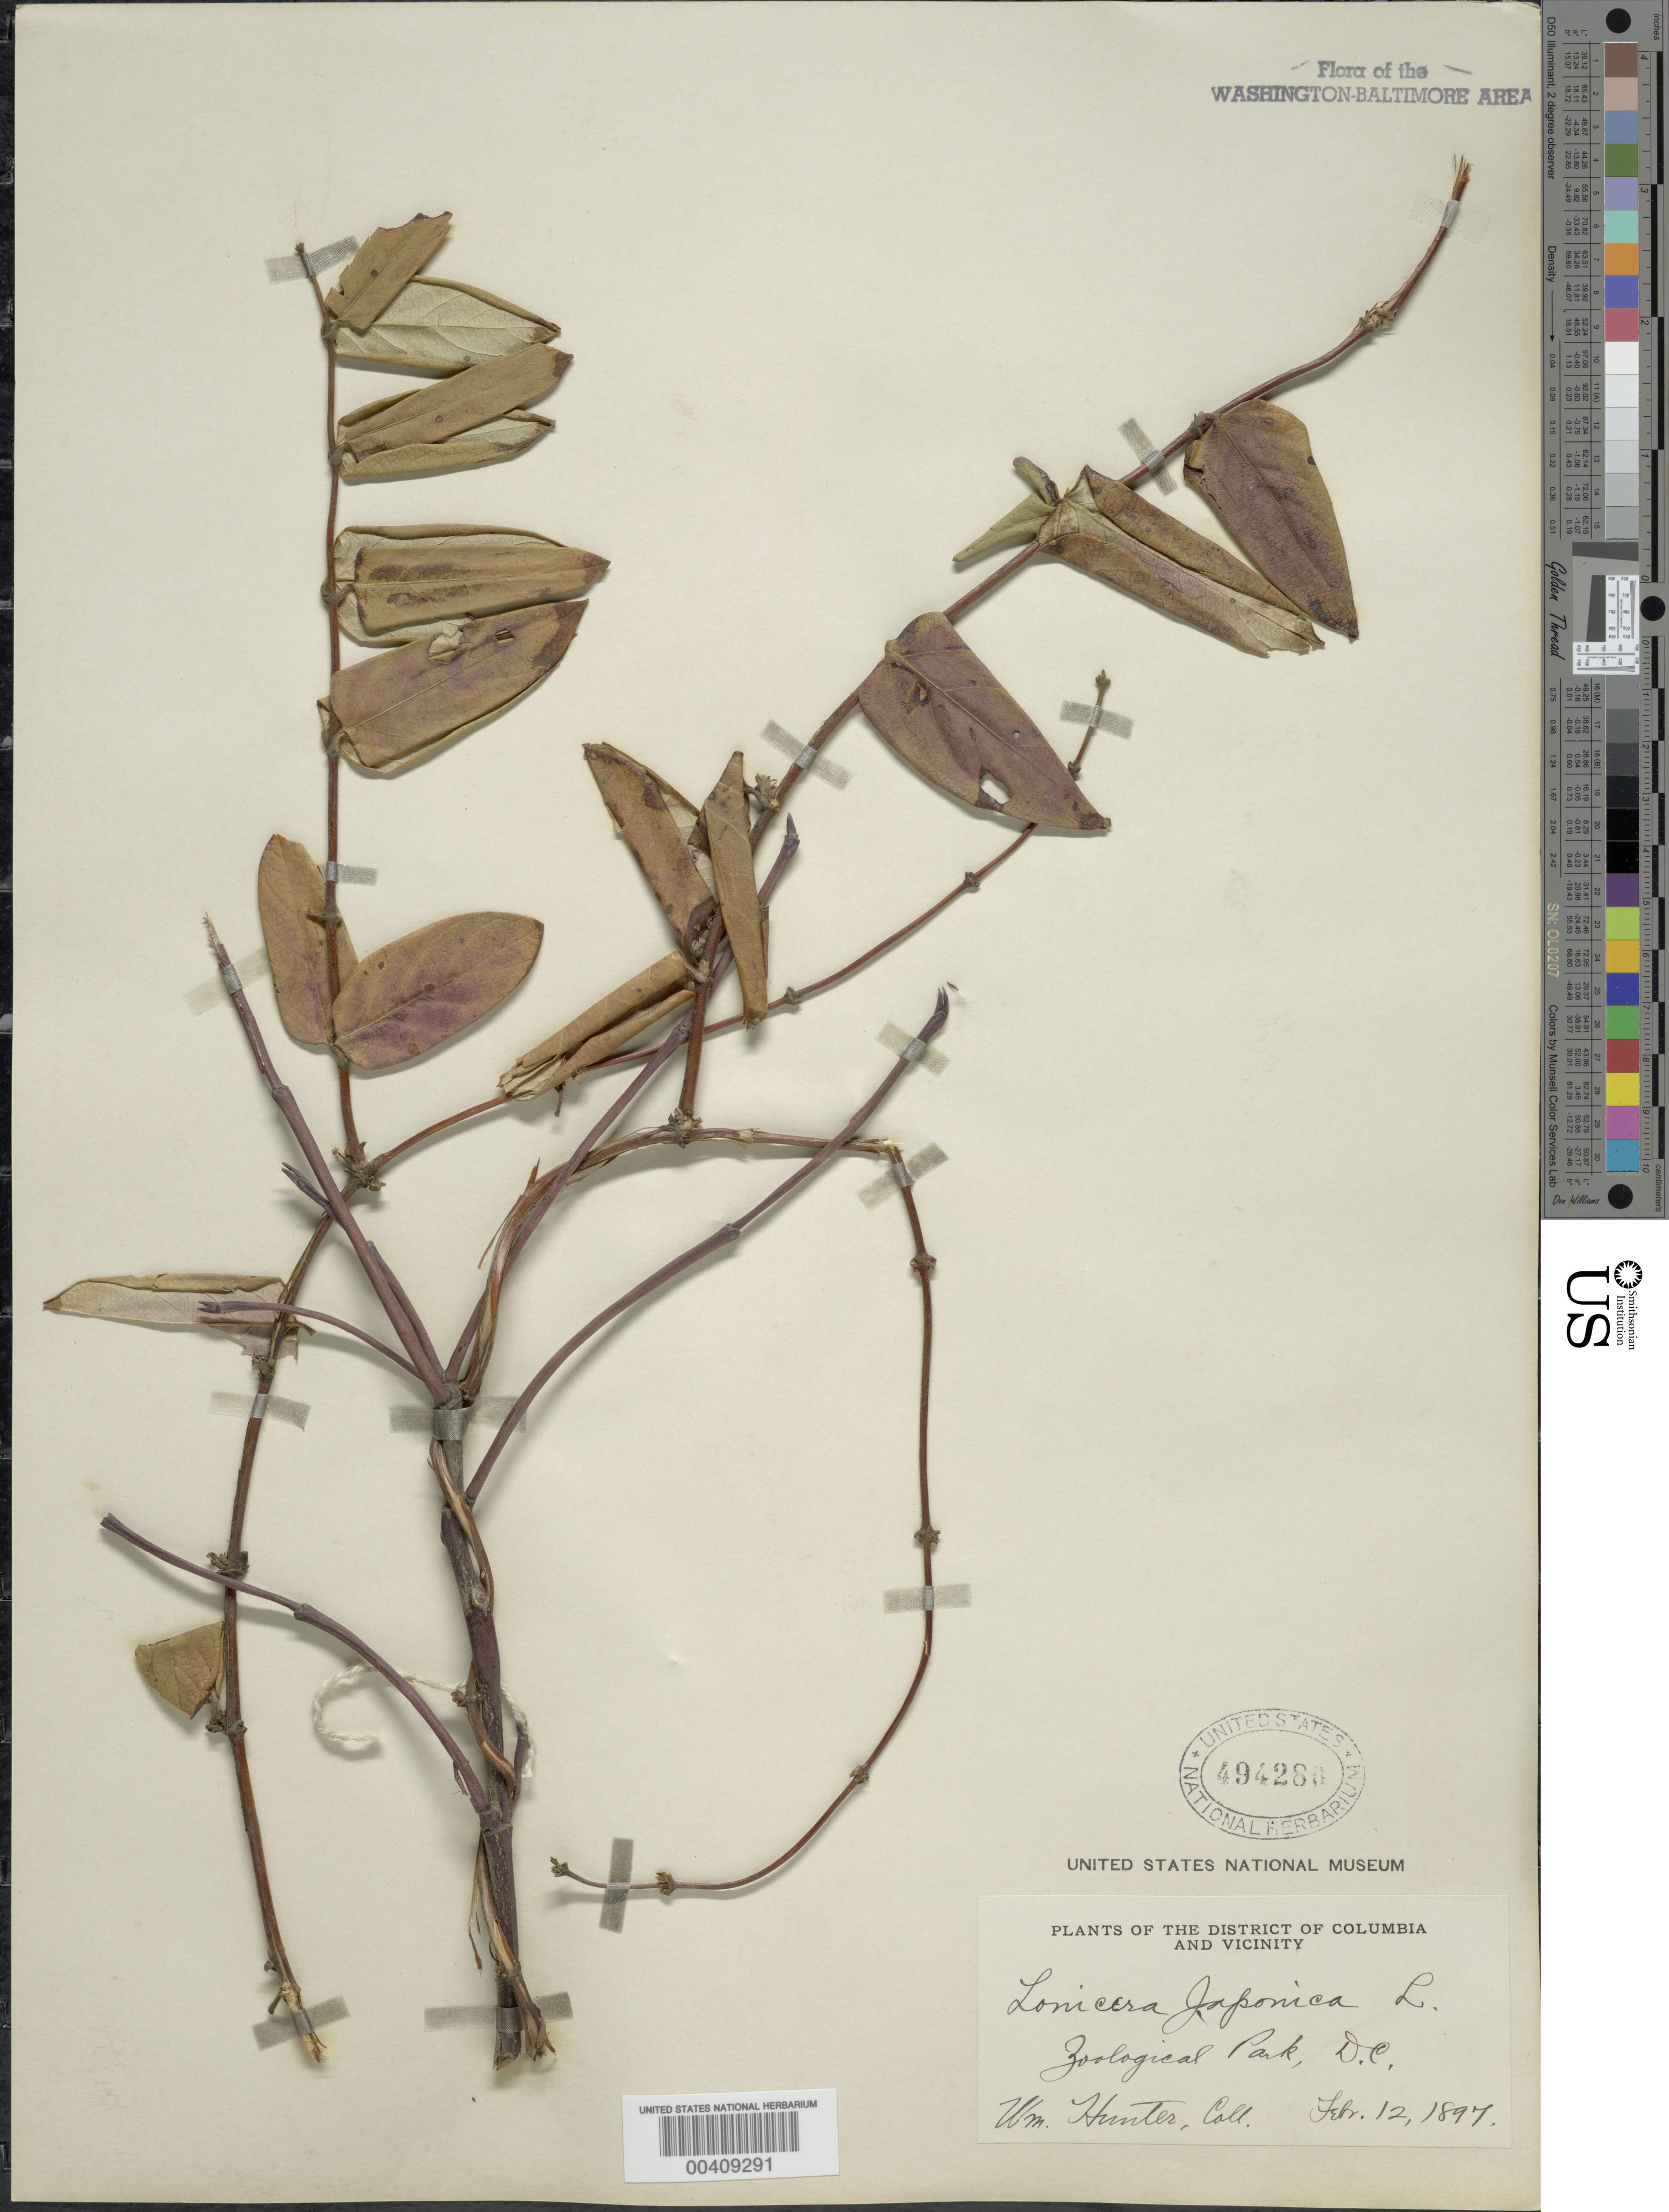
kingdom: Plantae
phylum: Tracheophyta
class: Magnoliopsida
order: Dipsacales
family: Caprifoliaceae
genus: Lonicera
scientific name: Lonicera japonica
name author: Thunb.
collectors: W. Hunter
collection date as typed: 12 Feb 1897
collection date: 1897-02-12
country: United States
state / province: District of Columbia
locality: Zoological Park Rock Creek Park & vicinity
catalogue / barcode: US 494280